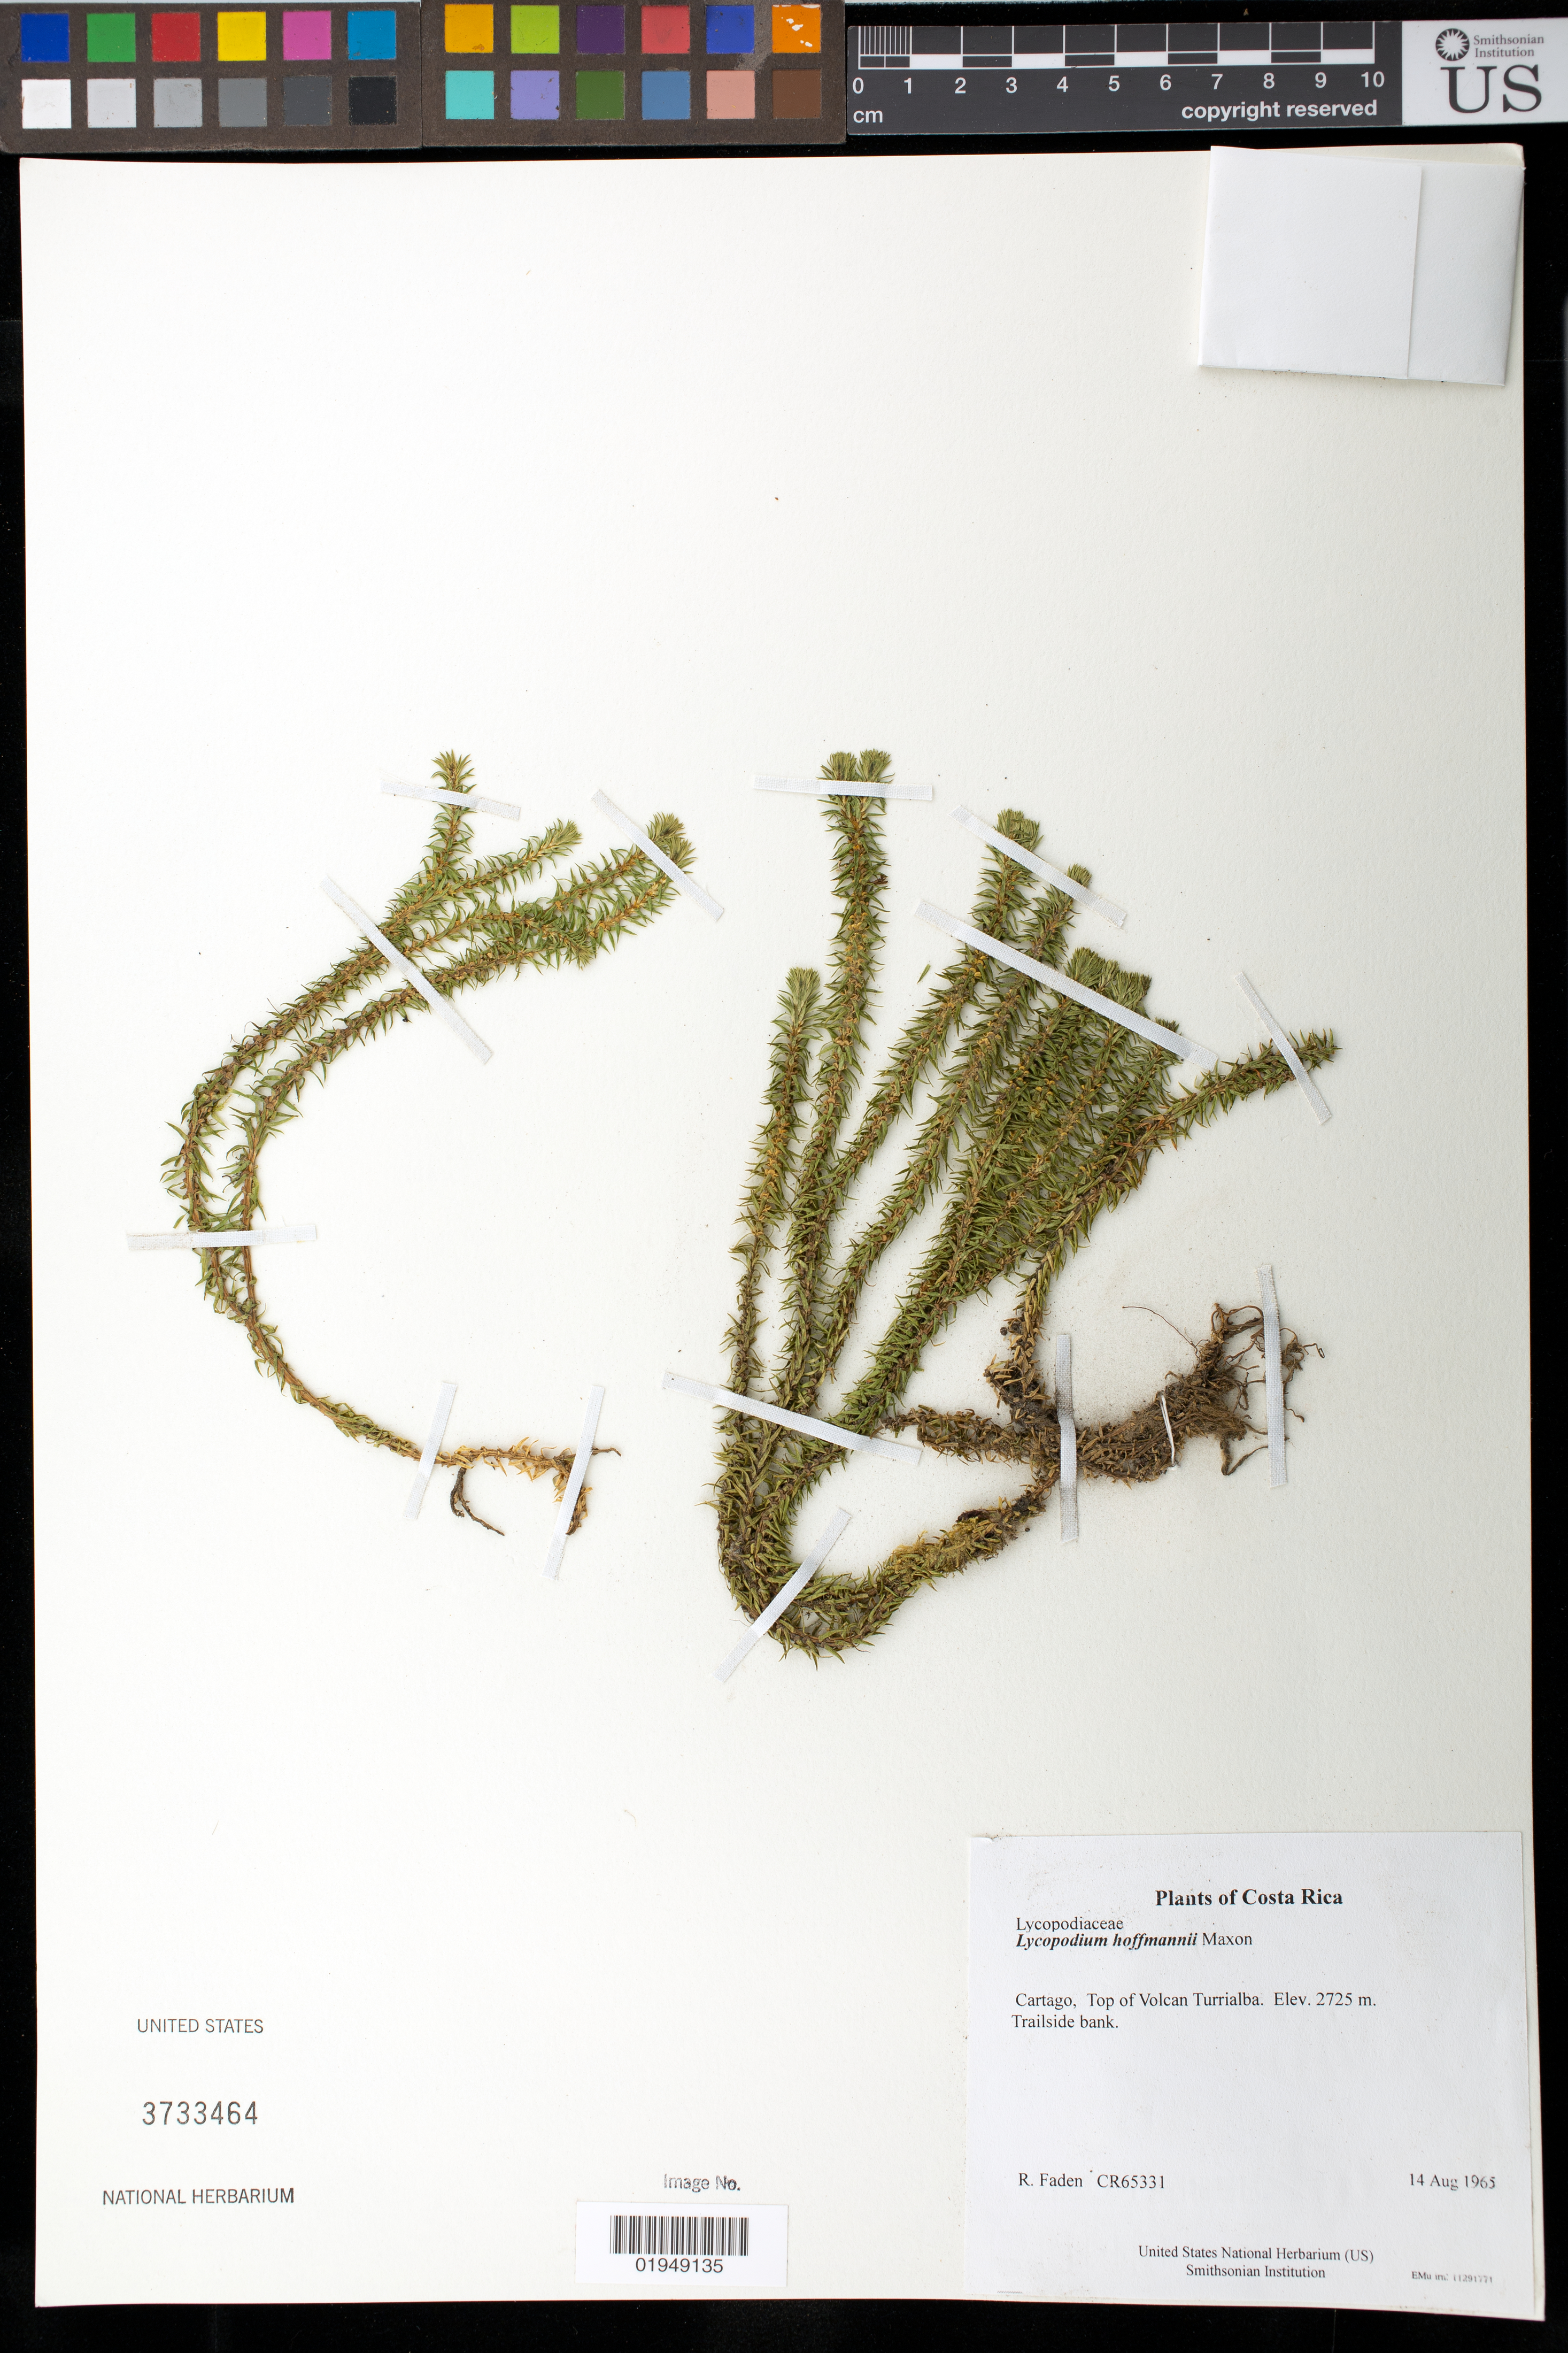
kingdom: Plantae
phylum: Tracheophyta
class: Lycopodiopsida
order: Lycopodiales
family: Lycopodiaceae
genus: Phlegmariurus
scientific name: Phlegmariurus hoffmannii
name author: (Maxon) B. Øllg.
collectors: R. B. Faden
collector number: CR65331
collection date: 1965-08-14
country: Costa Rica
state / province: Cartago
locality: Top of Volcan Turrialba.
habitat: Trailside bank.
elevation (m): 2725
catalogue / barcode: US 3733464